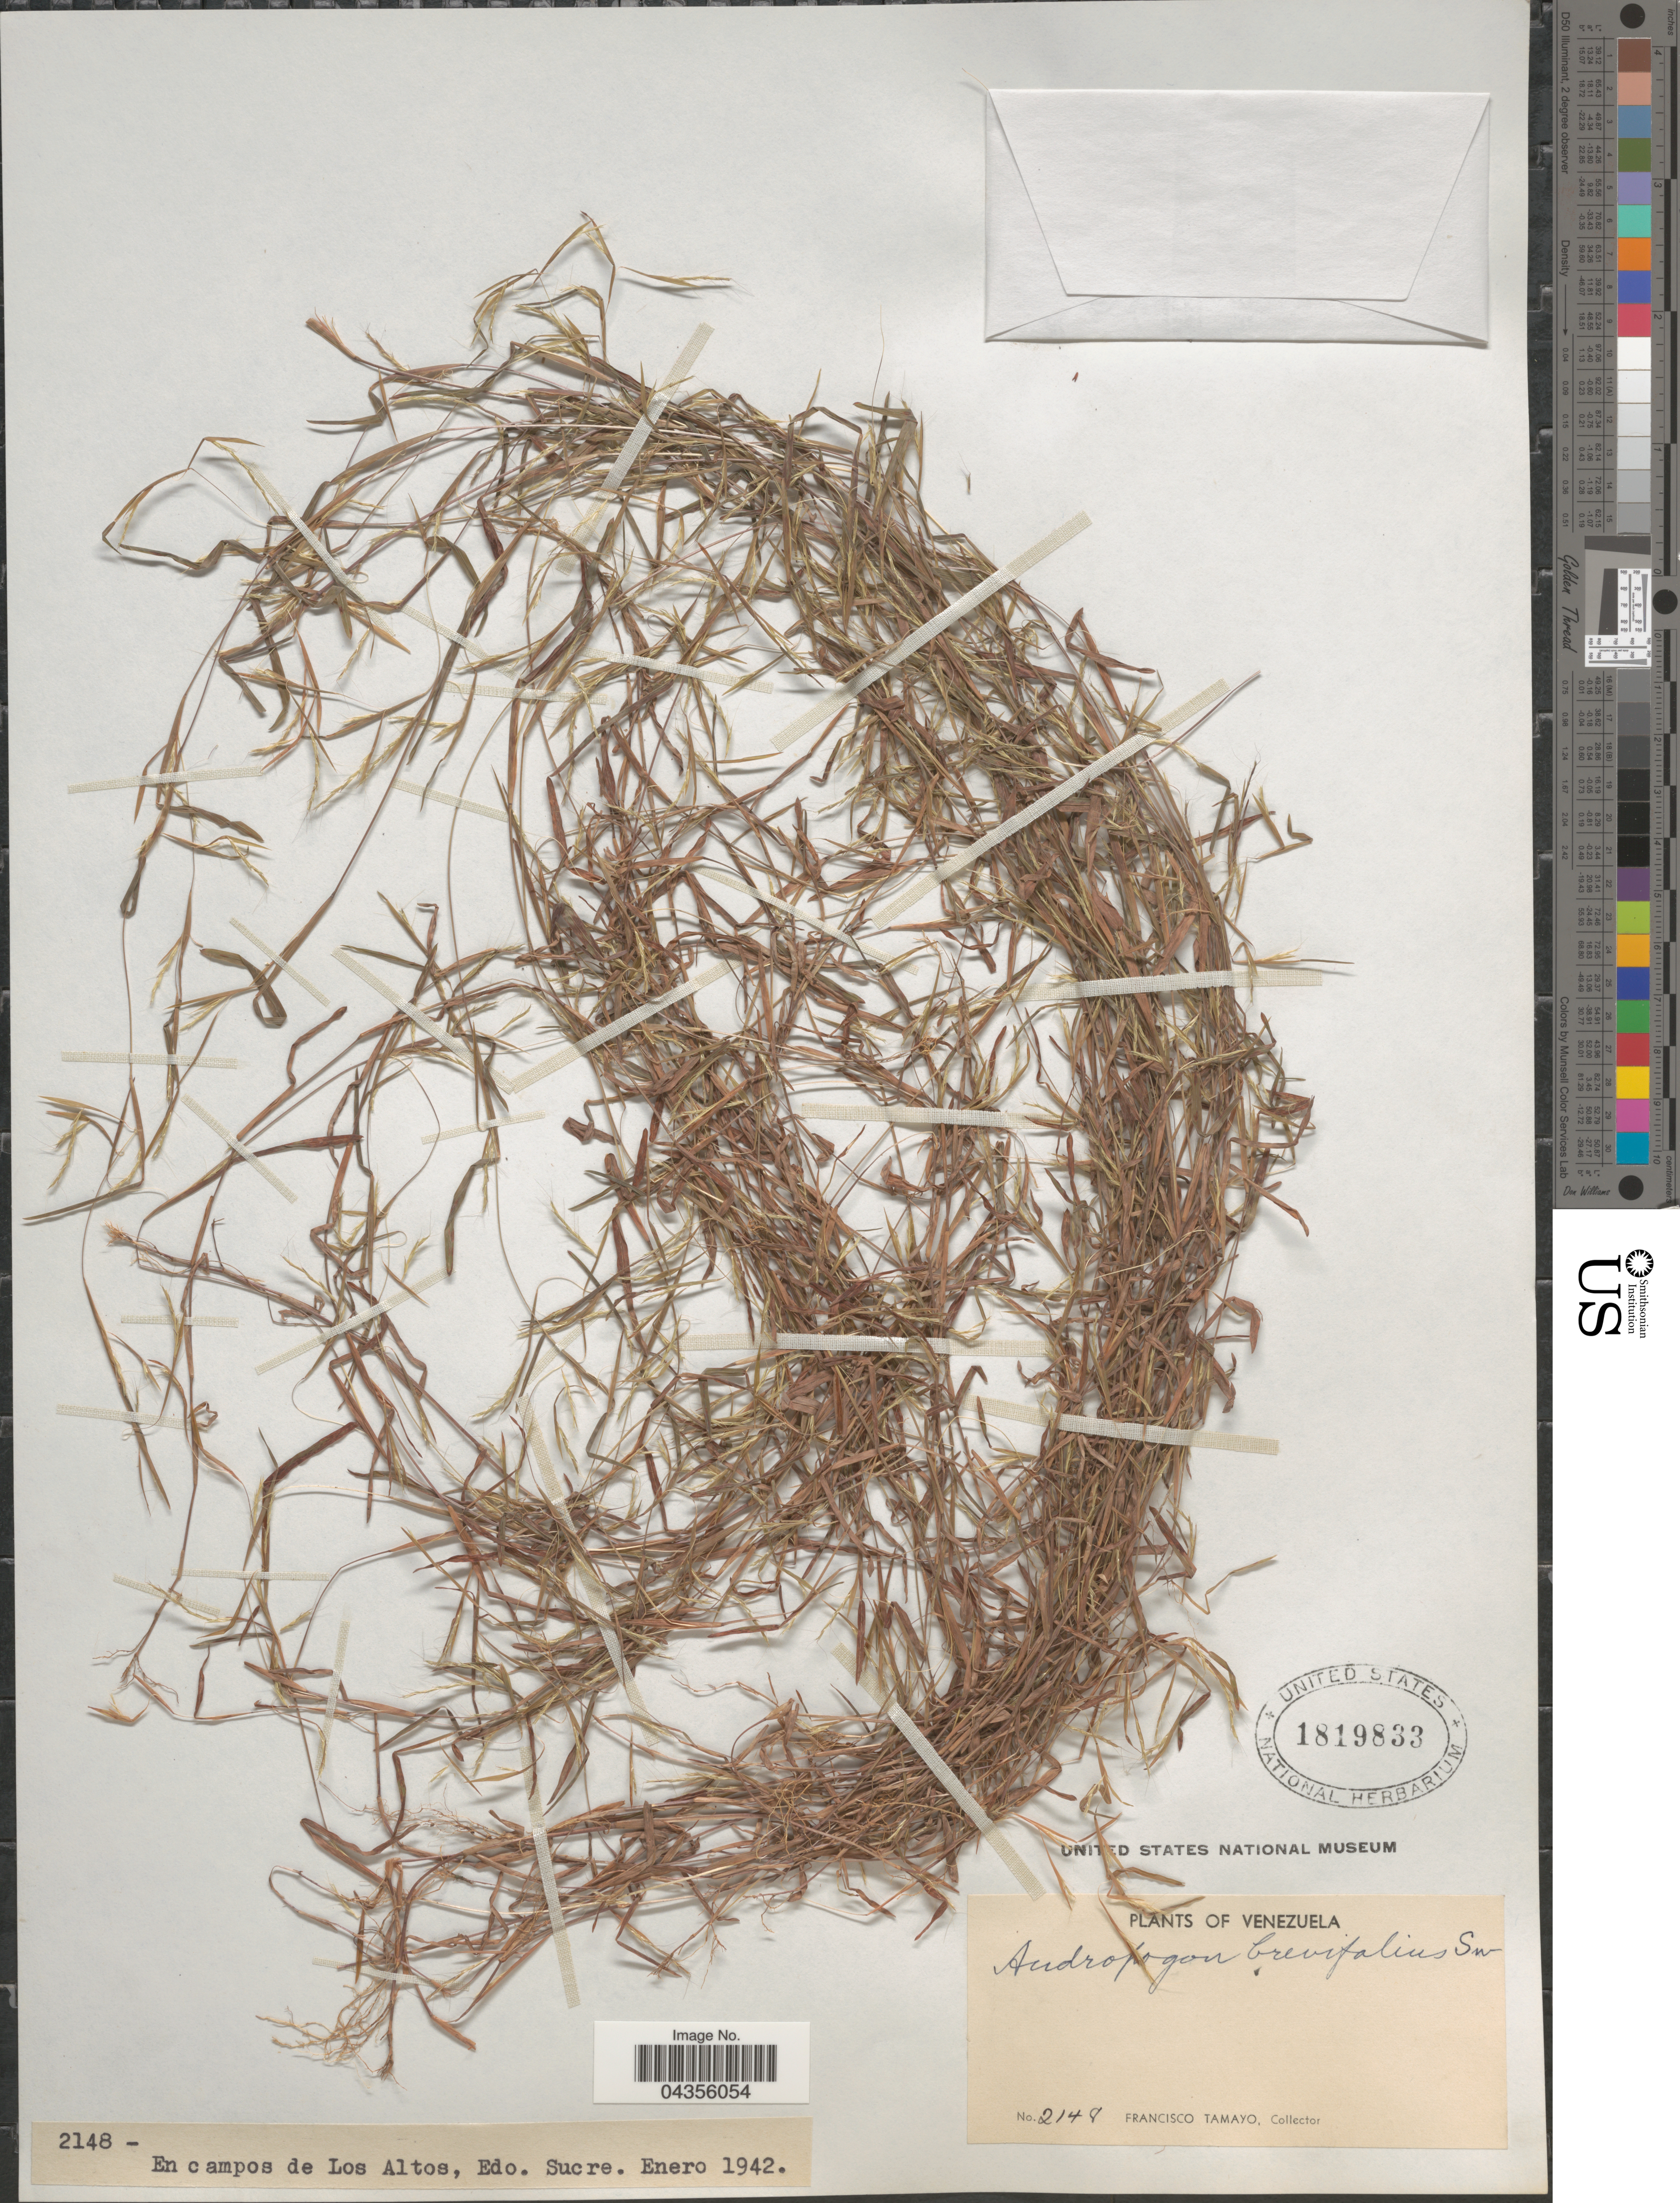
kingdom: Plantae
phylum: Tracheophyta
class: Liliopsida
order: Poales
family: Poaceae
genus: Schizachyrium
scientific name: Schizachyrium brevifolium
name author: (Sw.) Nees ex Büse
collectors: F. Tamayo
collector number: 2148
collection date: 1942-01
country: Venezuela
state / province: Sucre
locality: En campos de Los Altos.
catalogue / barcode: US 1819833